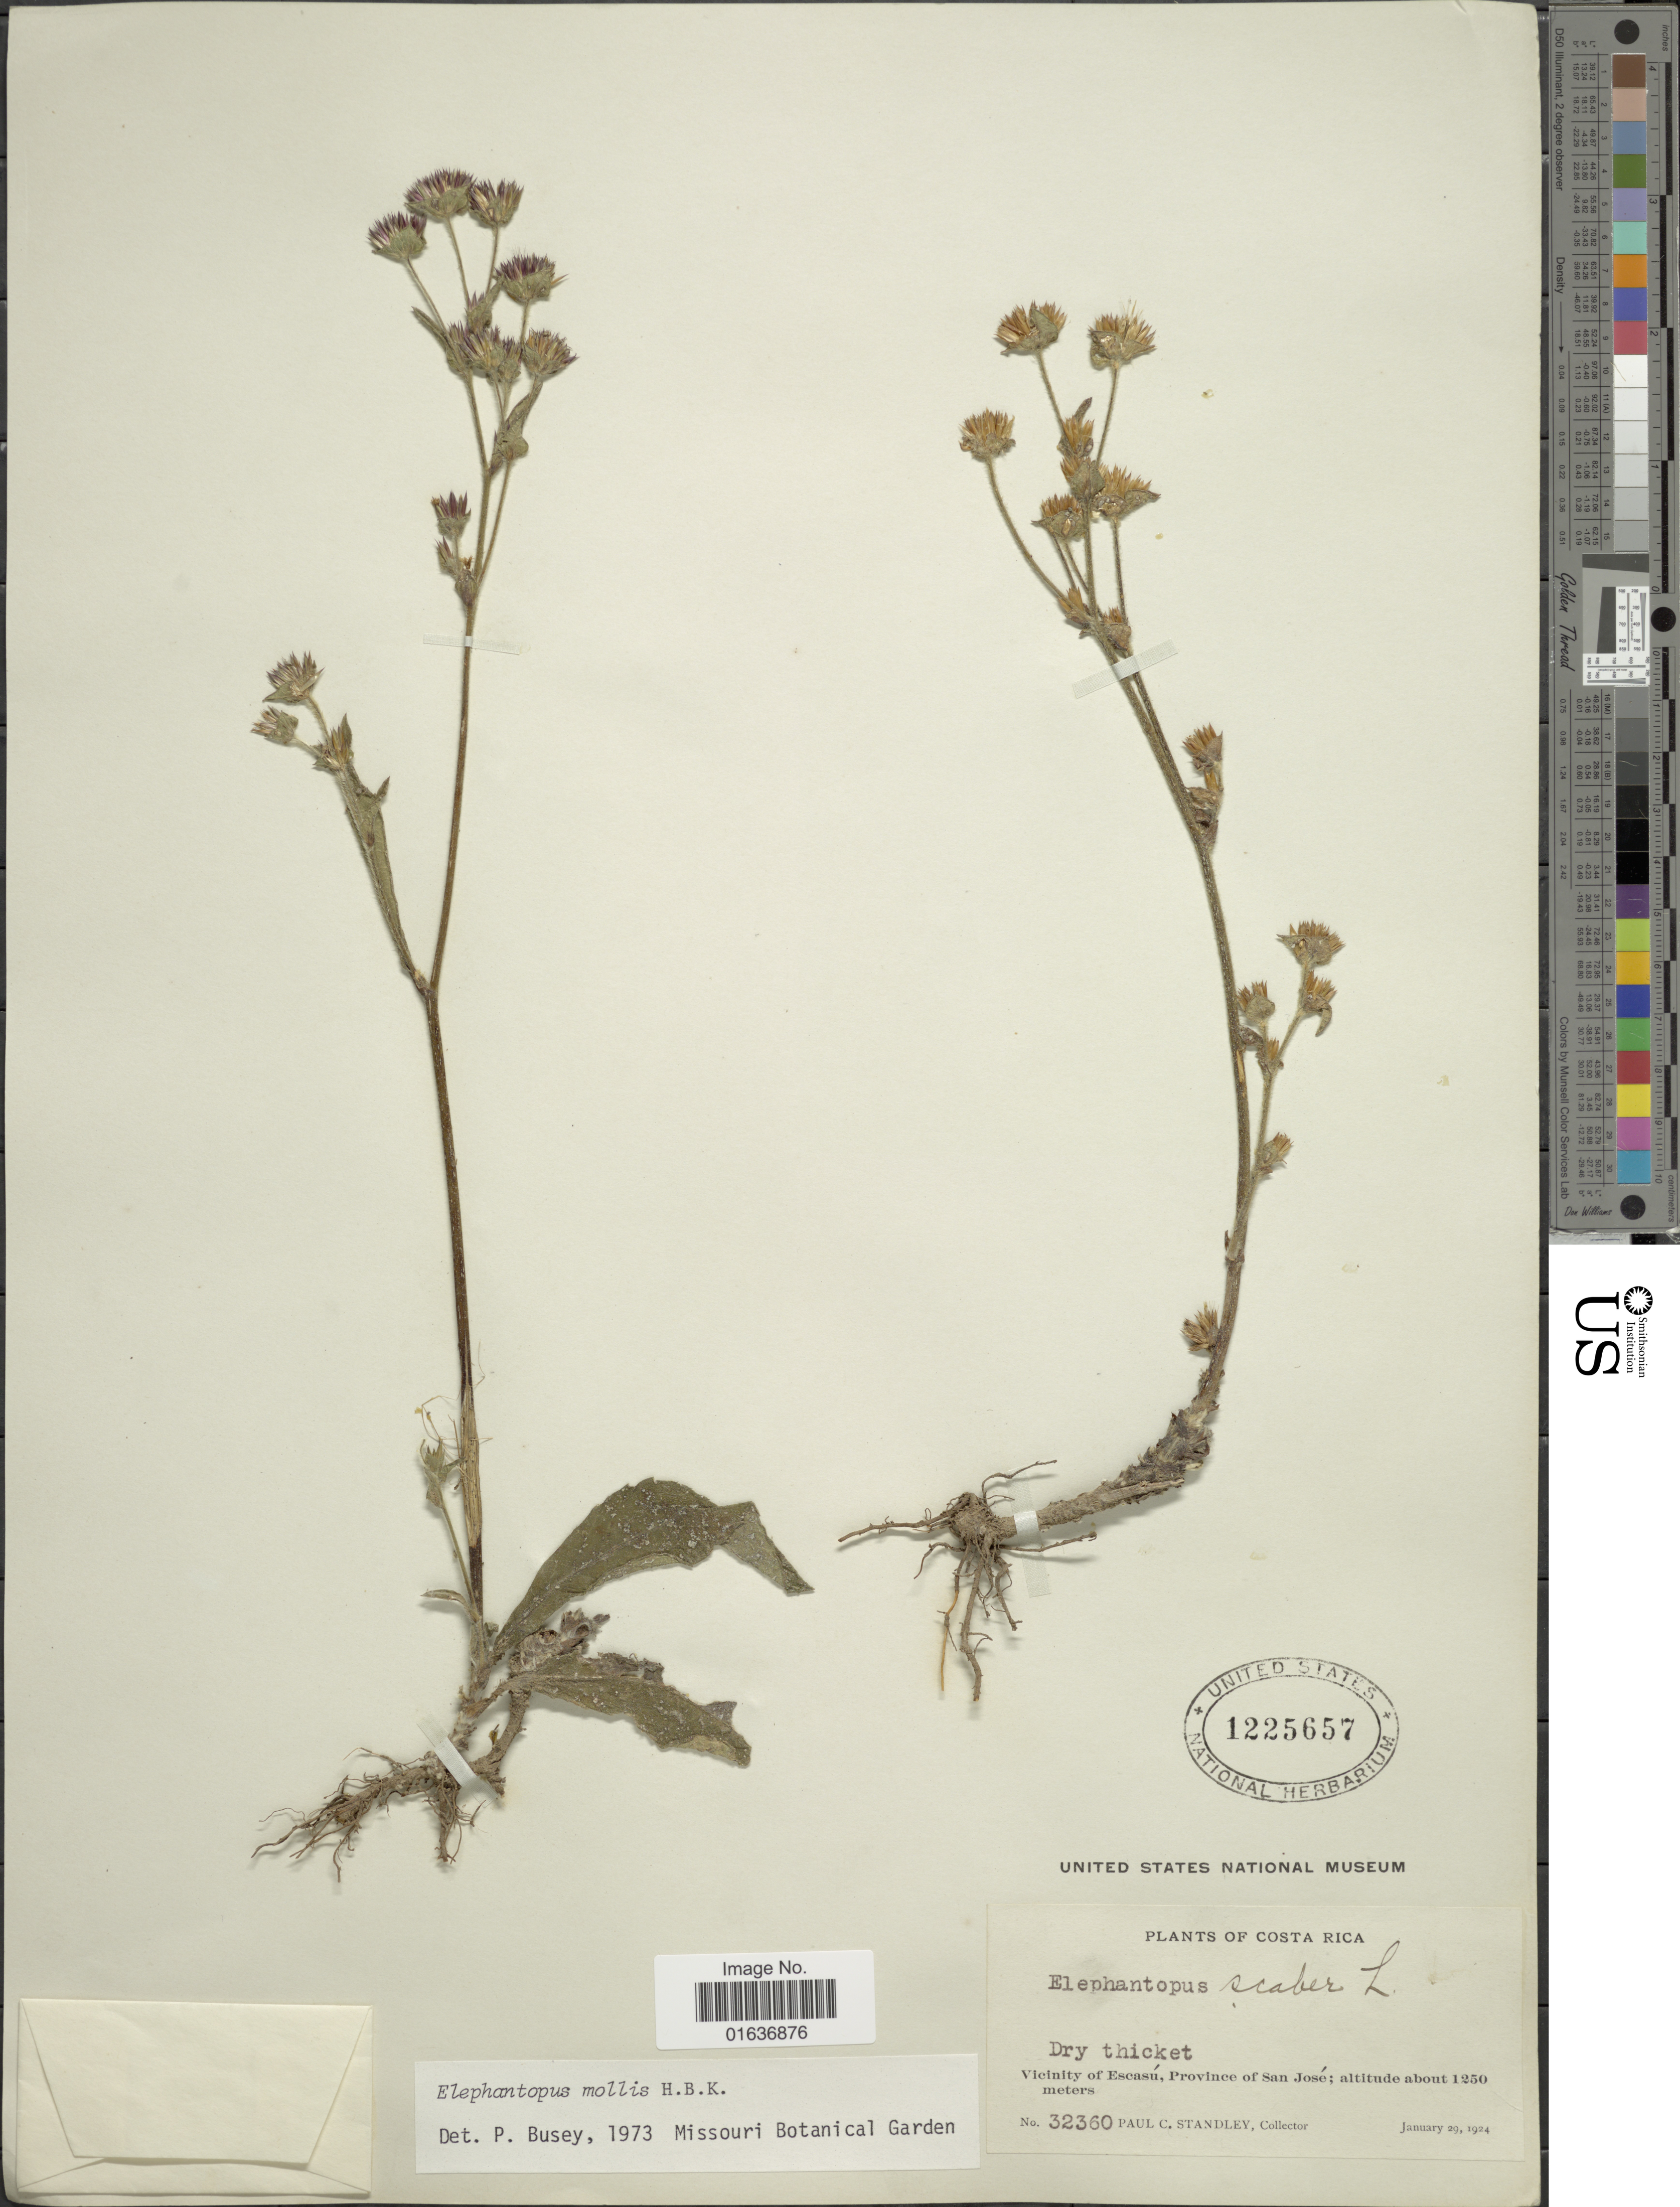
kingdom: Plantae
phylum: Tracheophyta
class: Magnoliopsida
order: Asterales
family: Asteraceae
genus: Elephantopus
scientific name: Elephantopus mollis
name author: Kunth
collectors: P. C. Standley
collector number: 32360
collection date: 1924-01-29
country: Costa Rica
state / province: San José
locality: Dry thicket, Vicinity of Ecasú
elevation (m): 1250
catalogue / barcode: US 1225657